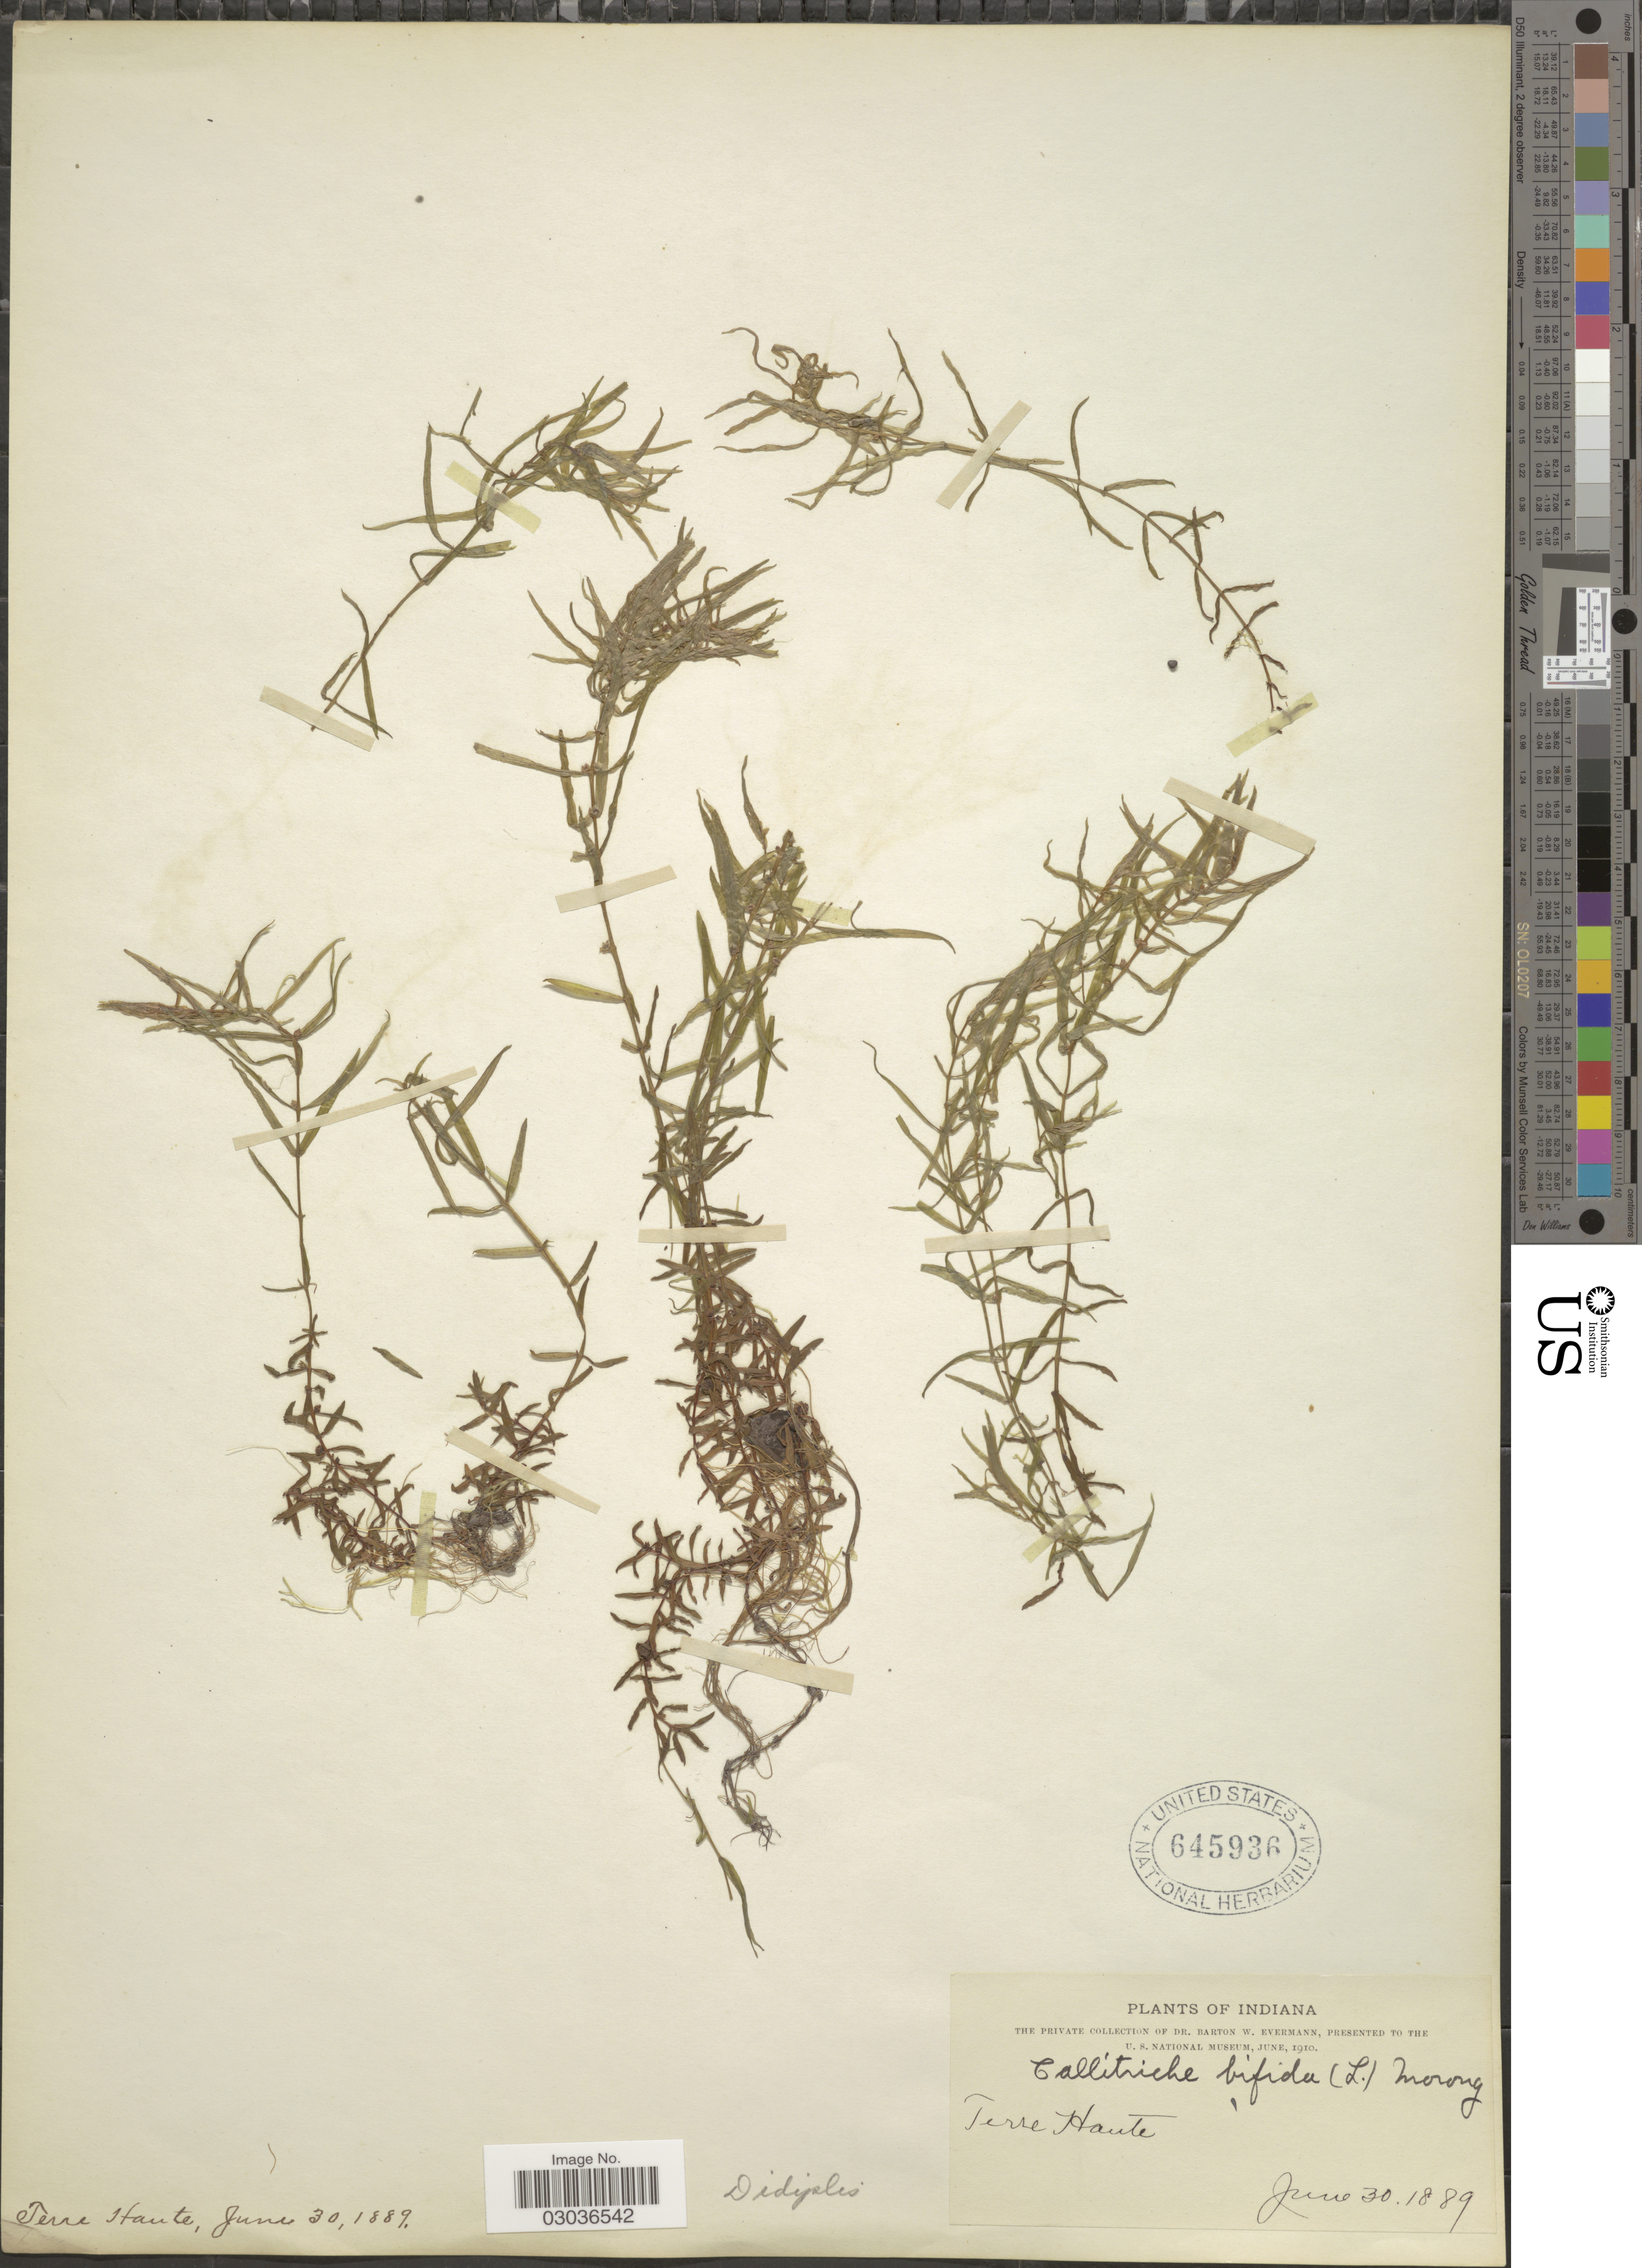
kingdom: Plantae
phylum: Tracheophyta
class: Magnoliopsida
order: Myrtales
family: Lythraceae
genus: Didiplis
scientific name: Didiplis diandra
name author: (Nutt. ex DC.) Alph. Wood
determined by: Strong, Mark T., (BOT), Smithsonian Institution - National Museum of Natural History (UNITED STATES)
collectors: B. W. Evermann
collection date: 1889-06-30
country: United States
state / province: Indiana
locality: Terre Haute.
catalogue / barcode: US 645936